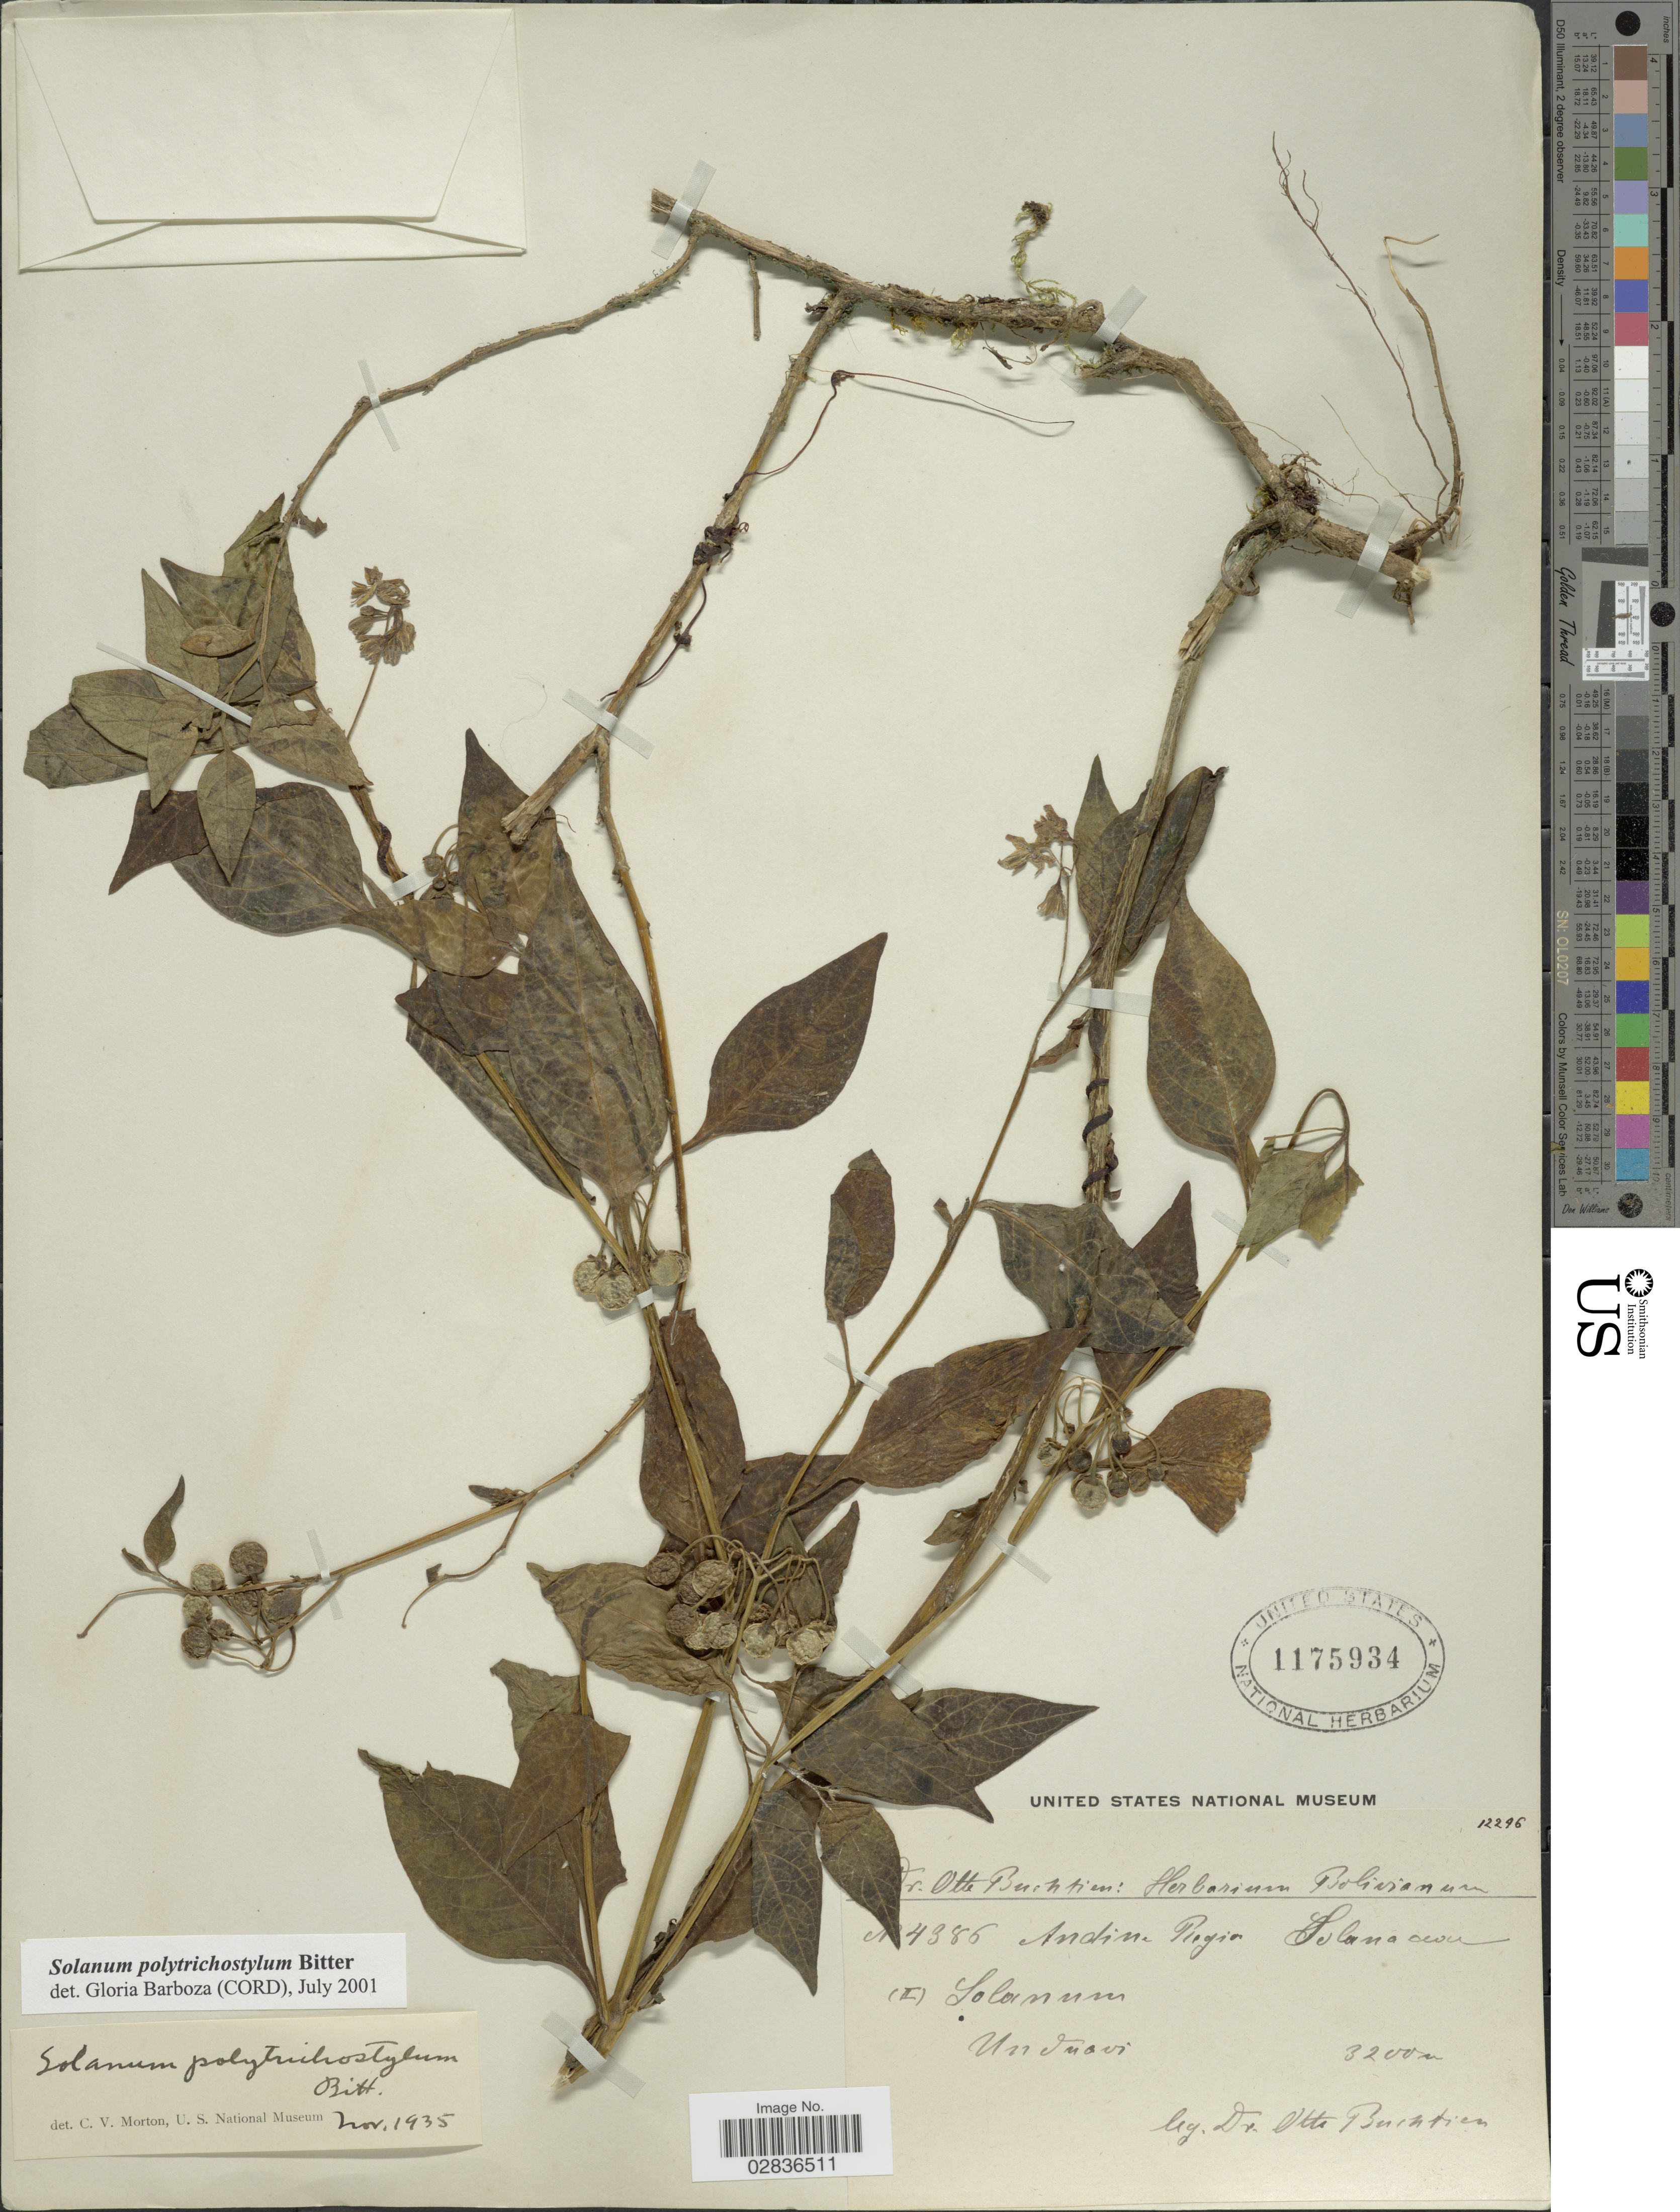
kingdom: Plantae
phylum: Tracheophyta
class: Magnoliopsida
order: Solanales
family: Solanaceae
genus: Solanum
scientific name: Solanum polytrichostylum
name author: Bitter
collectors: O. Buchtien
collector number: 4386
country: Bolivia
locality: Andina Region. Unduavi.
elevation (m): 3200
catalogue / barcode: US 1175934